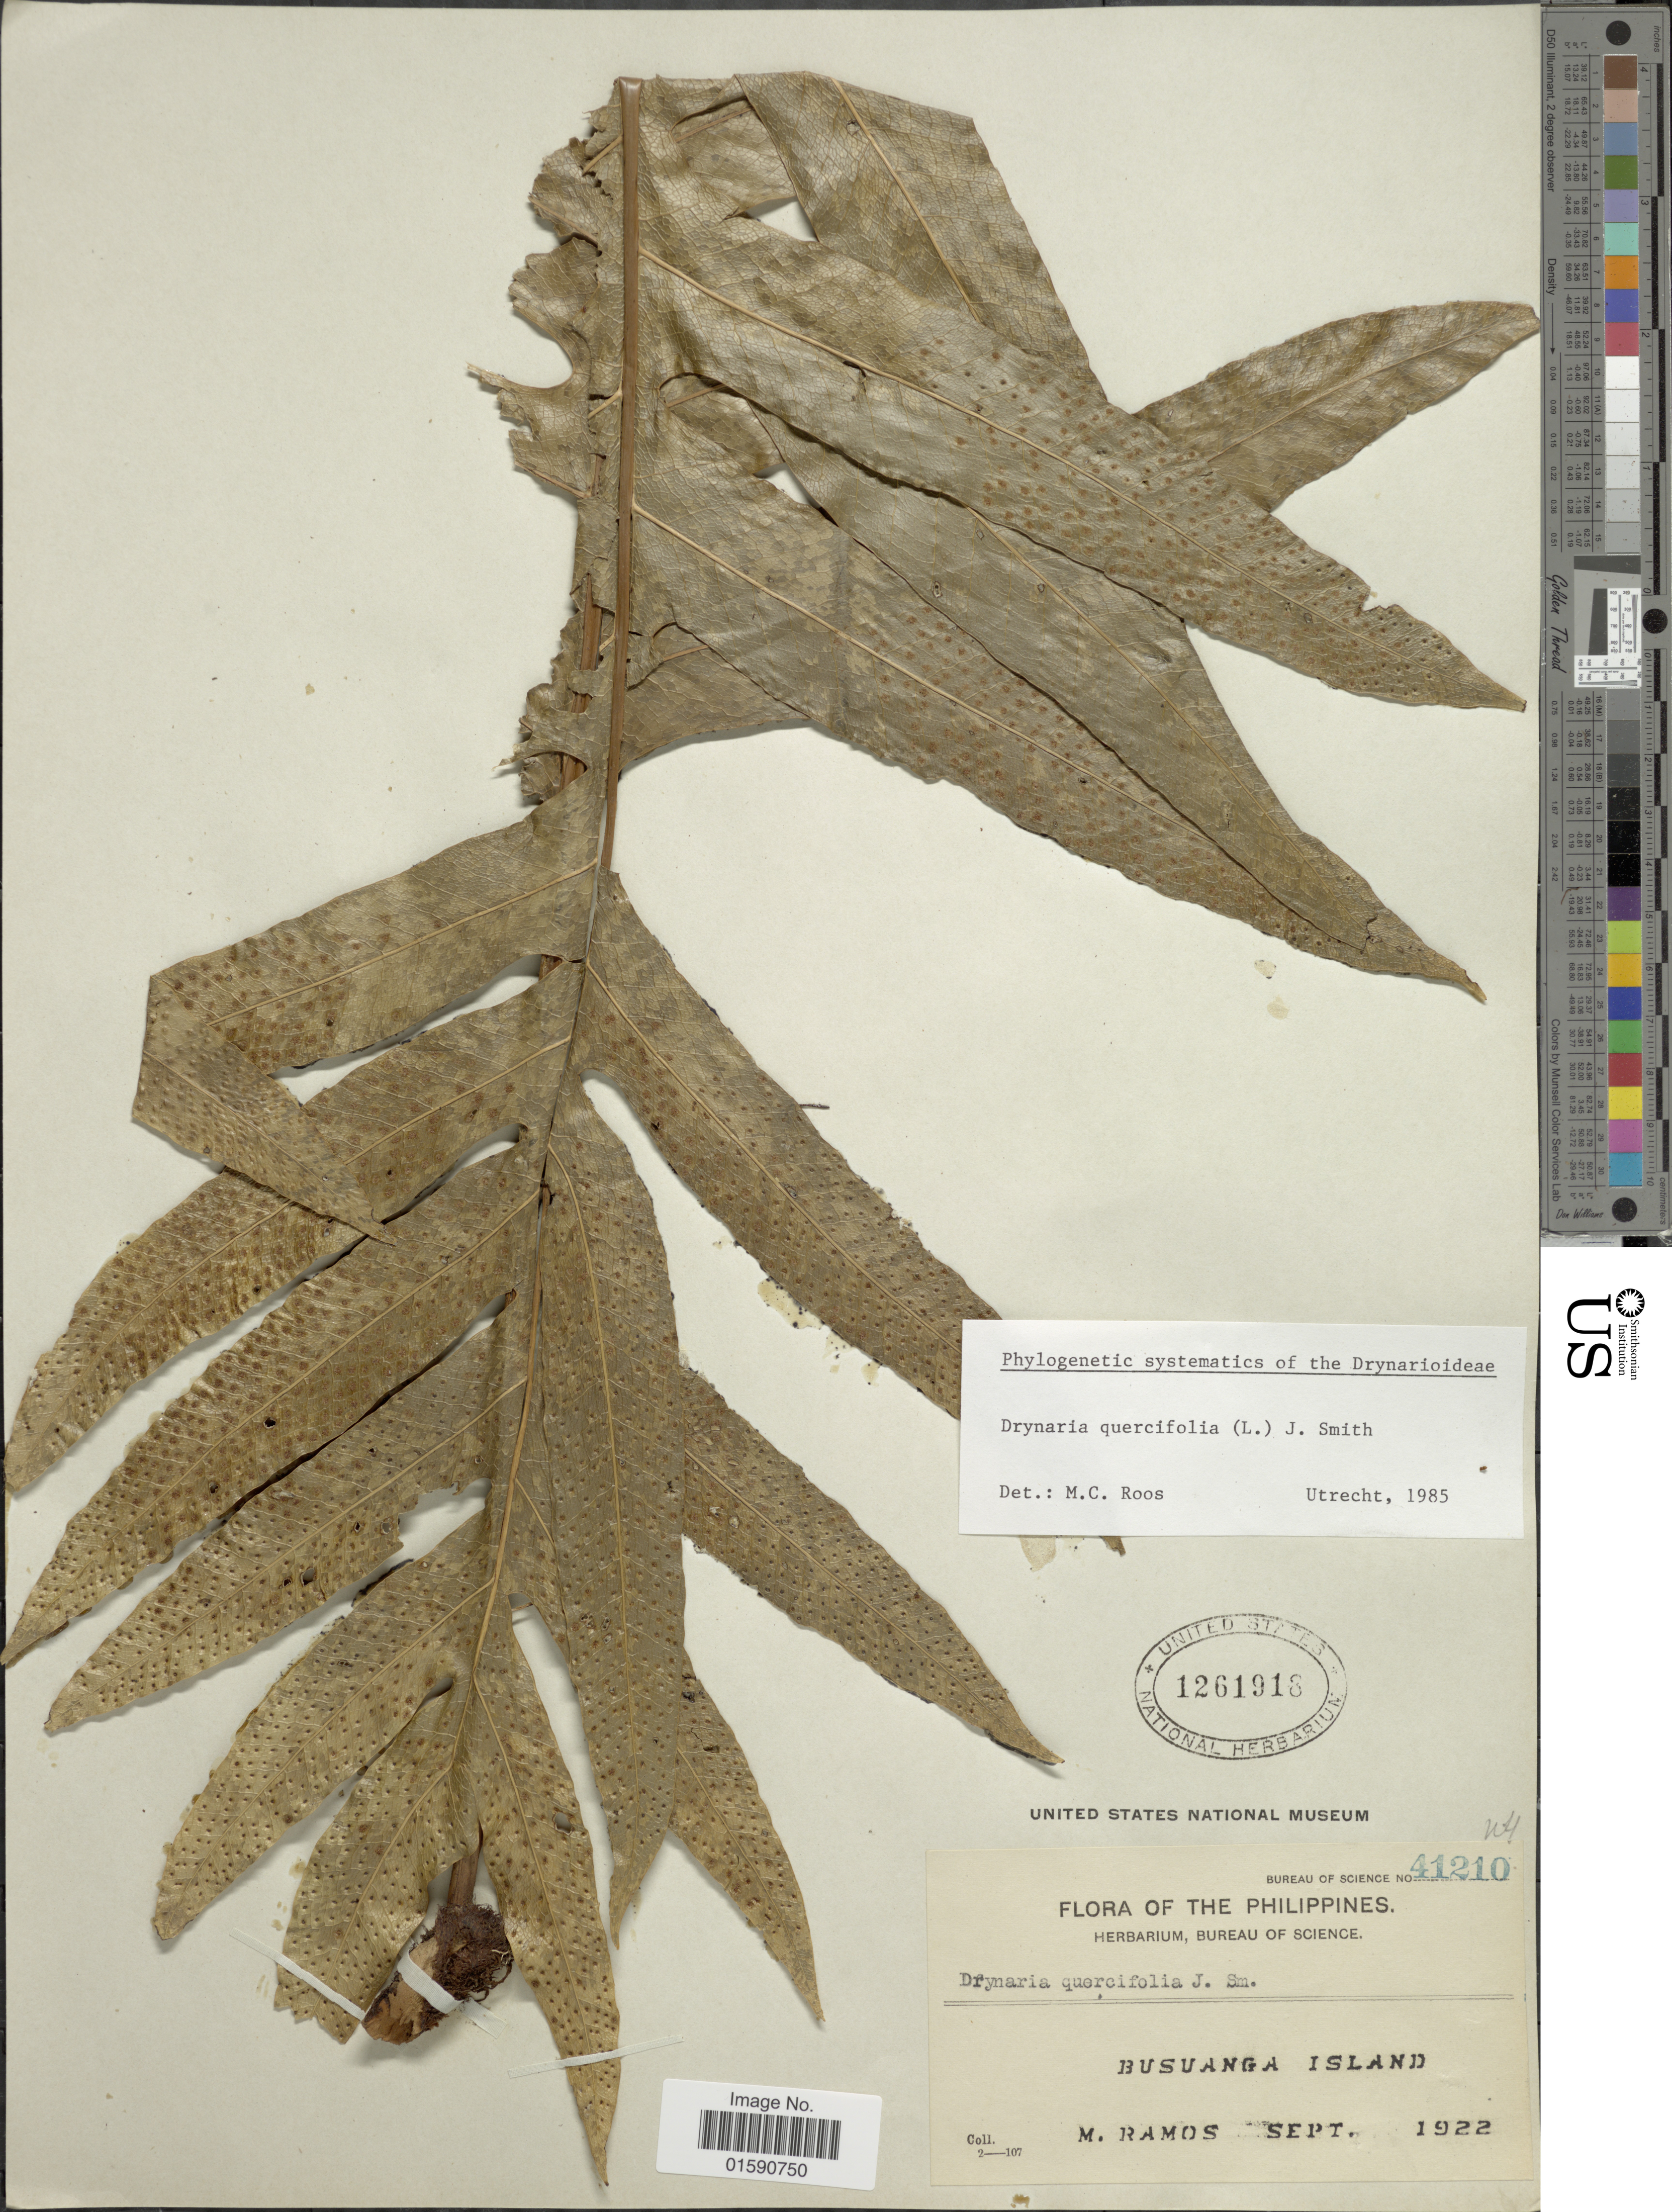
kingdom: Plantae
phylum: Tracheophyta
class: Polypodiopsida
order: Polypodiales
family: Polypodiaceae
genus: Drynaria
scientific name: Drynaria quercifolia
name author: (L.) J. Sm.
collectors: M. Ramos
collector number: Bureau of Science 41210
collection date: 1922-09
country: Philippines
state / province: Mimaropa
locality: Busuanga Island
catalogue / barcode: US 1261918